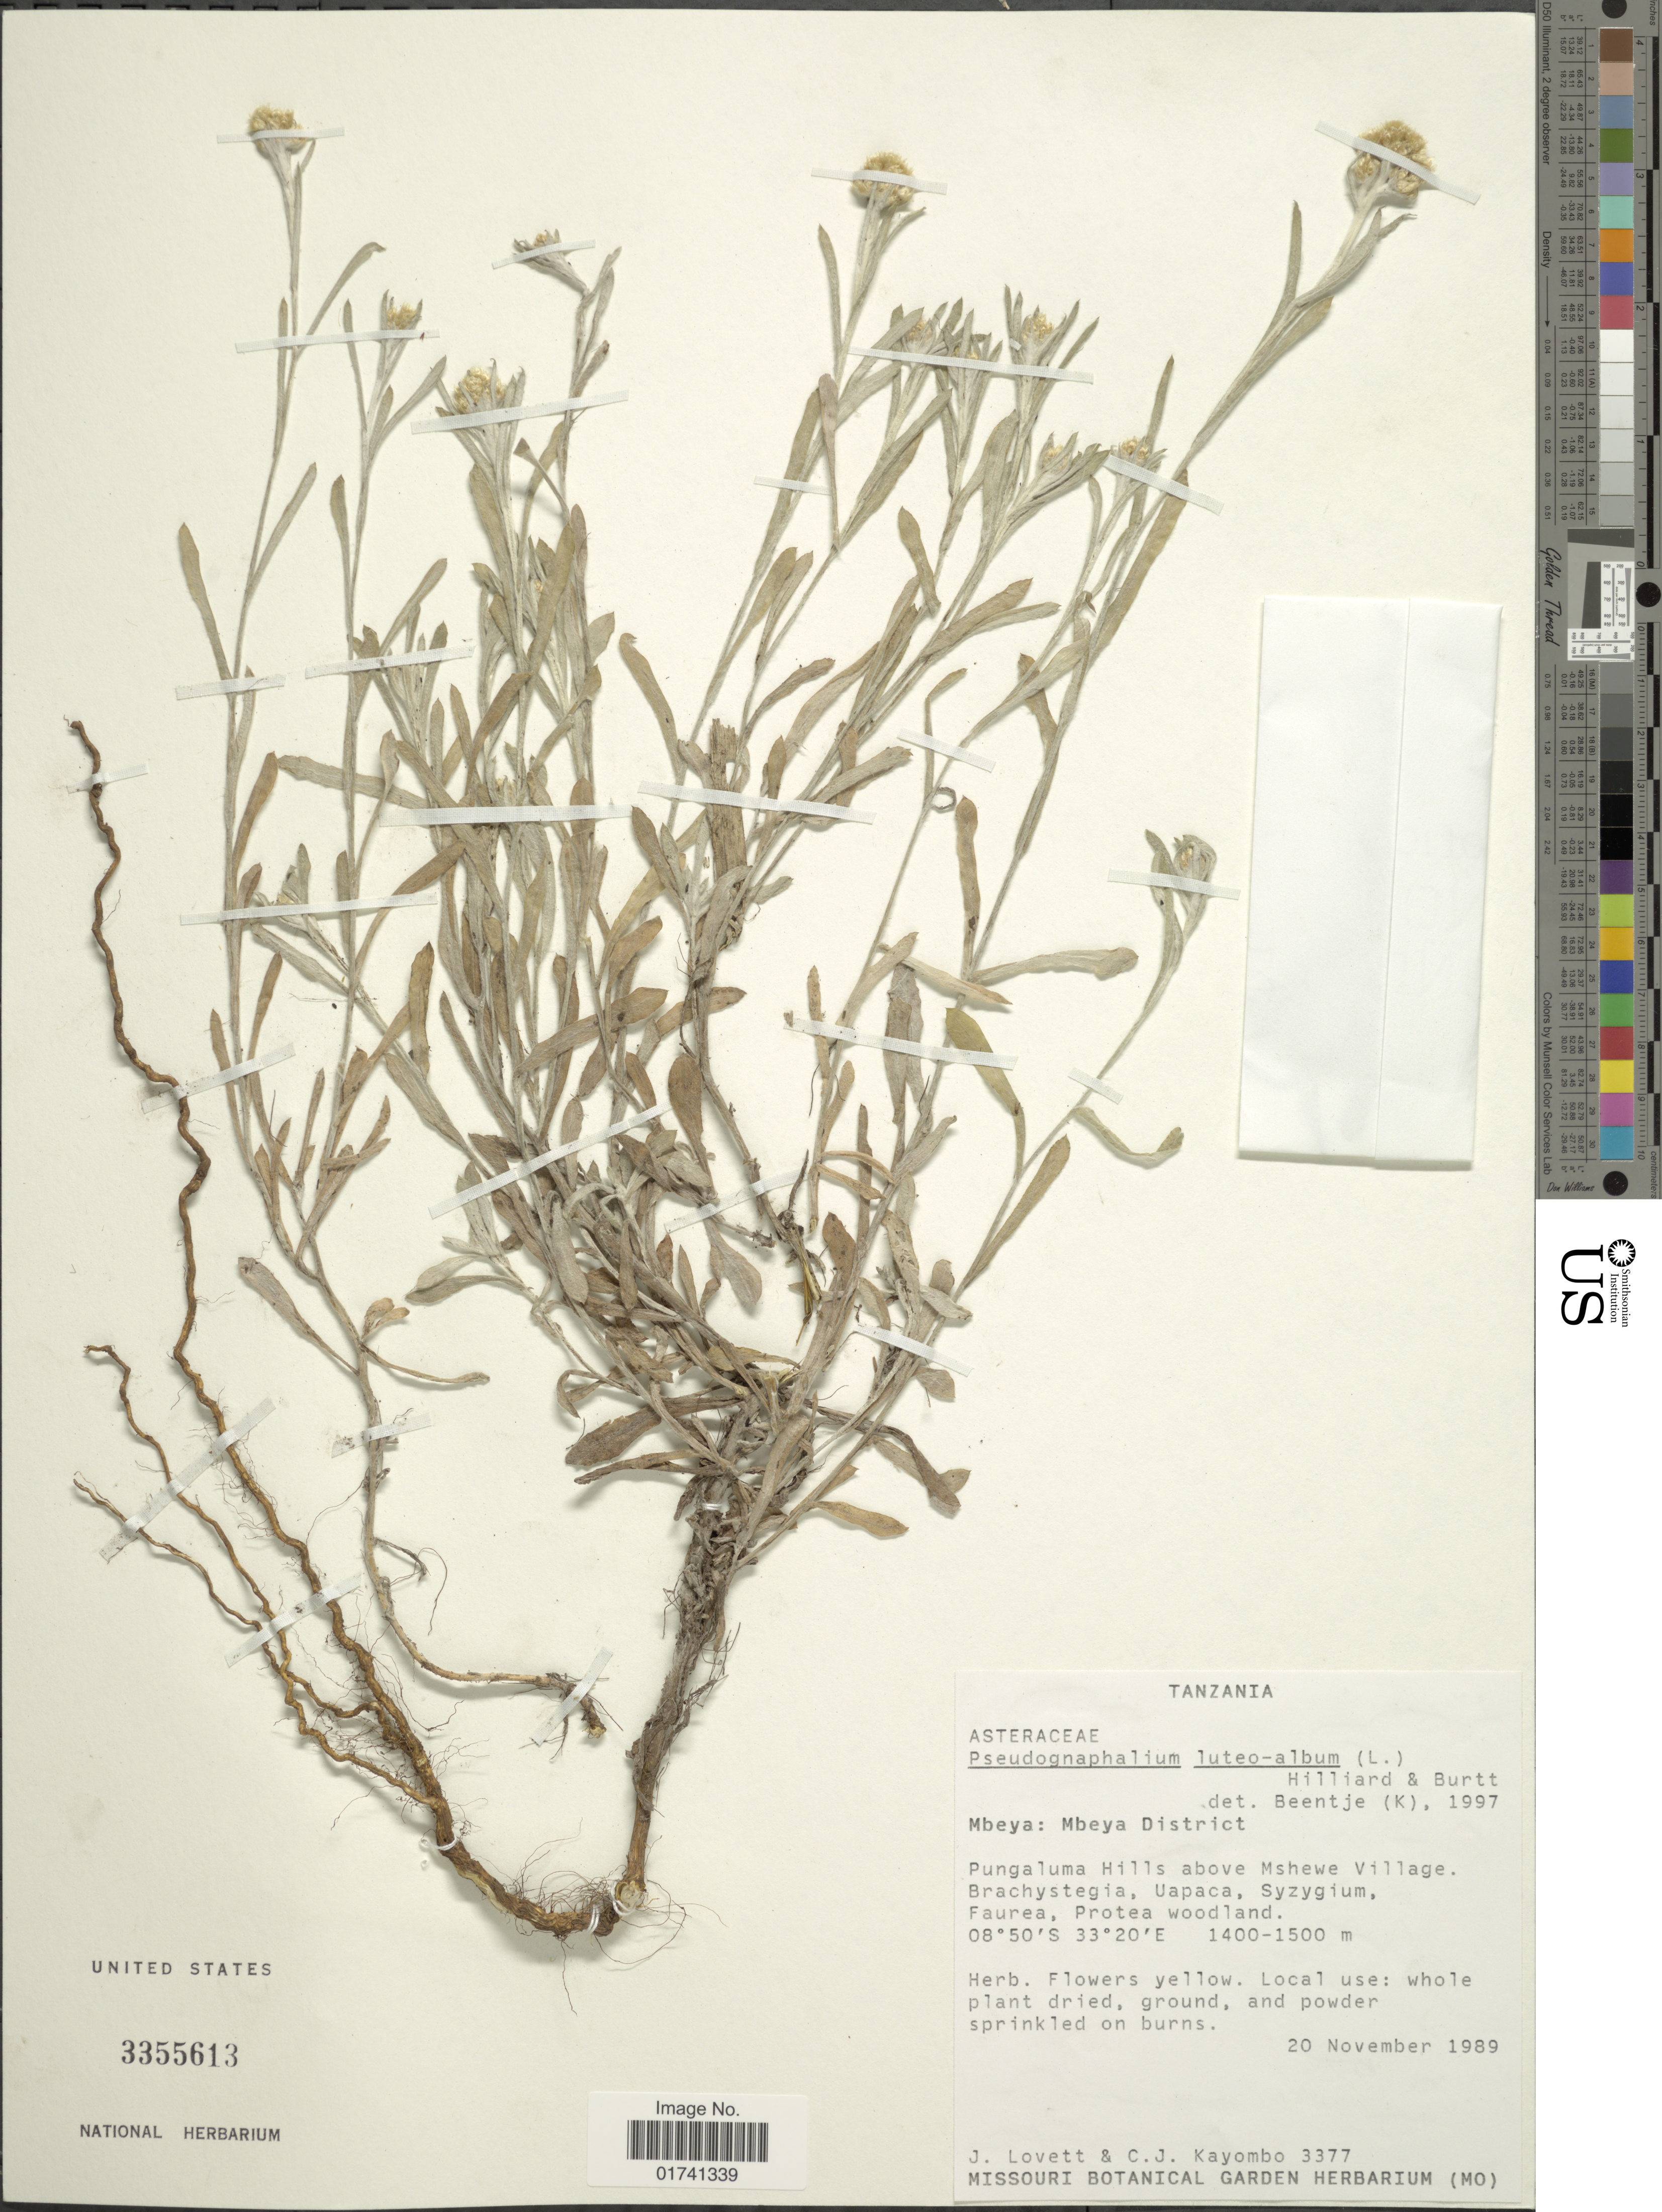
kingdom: Plantae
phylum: Tracheophyta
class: Magnoliopsida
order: Asterales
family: Asteraceae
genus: Laphangium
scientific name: Laphangium luteoalbum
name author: (L.) Tzvelev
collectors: J. Lovett & C. Kayombo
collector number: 3377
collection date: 1989-11-20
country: Tanzania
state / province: Mbeya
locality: Mbeya District, Pungaluma Hills above Mshewe Village.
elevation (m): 1400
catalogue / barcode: US 3355613